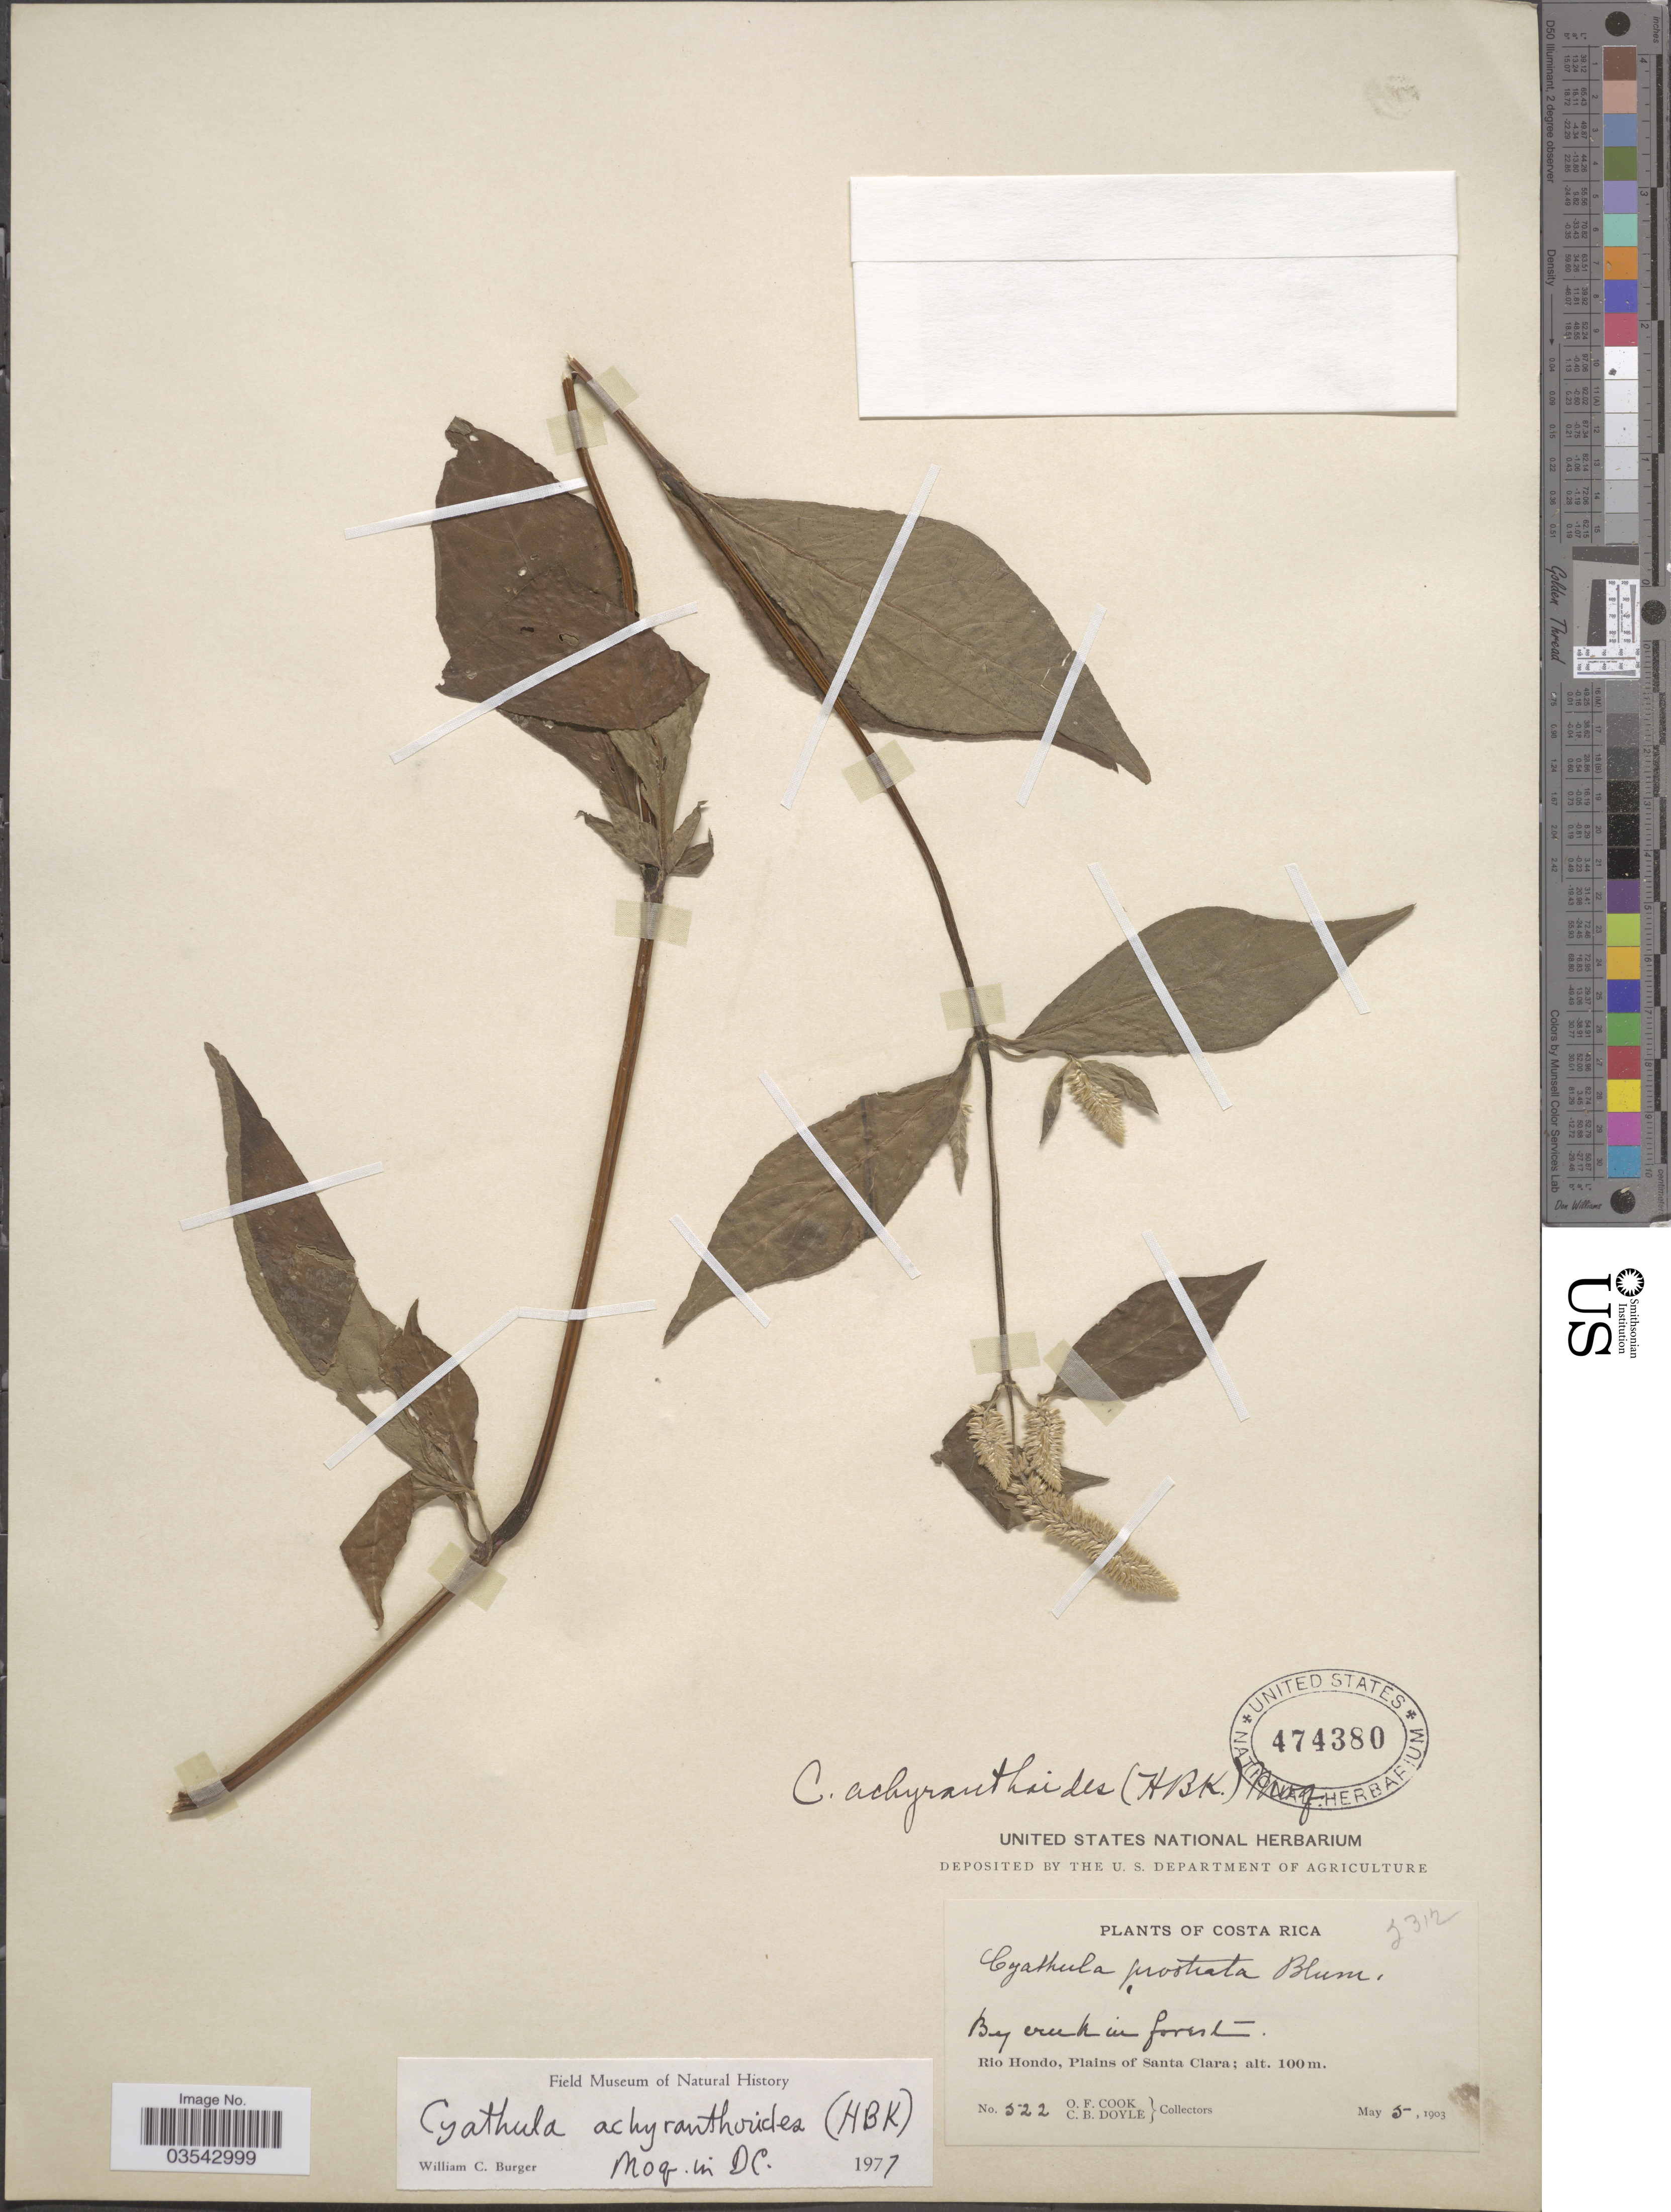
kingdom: Plantae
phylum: Tracheophyta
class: Magnoliopsida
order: Caryophyllales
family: Amaranthaceae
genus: Cyathula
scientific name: Cyathula achyranthoides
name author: (Kunth) Moq.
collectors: O. F. Cook & C. Doyle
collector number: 522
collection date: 1903-05-05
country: Costa Rica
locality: Rio Hondo, Plains of Santa Clara.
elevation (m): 100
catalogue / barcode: US 474380